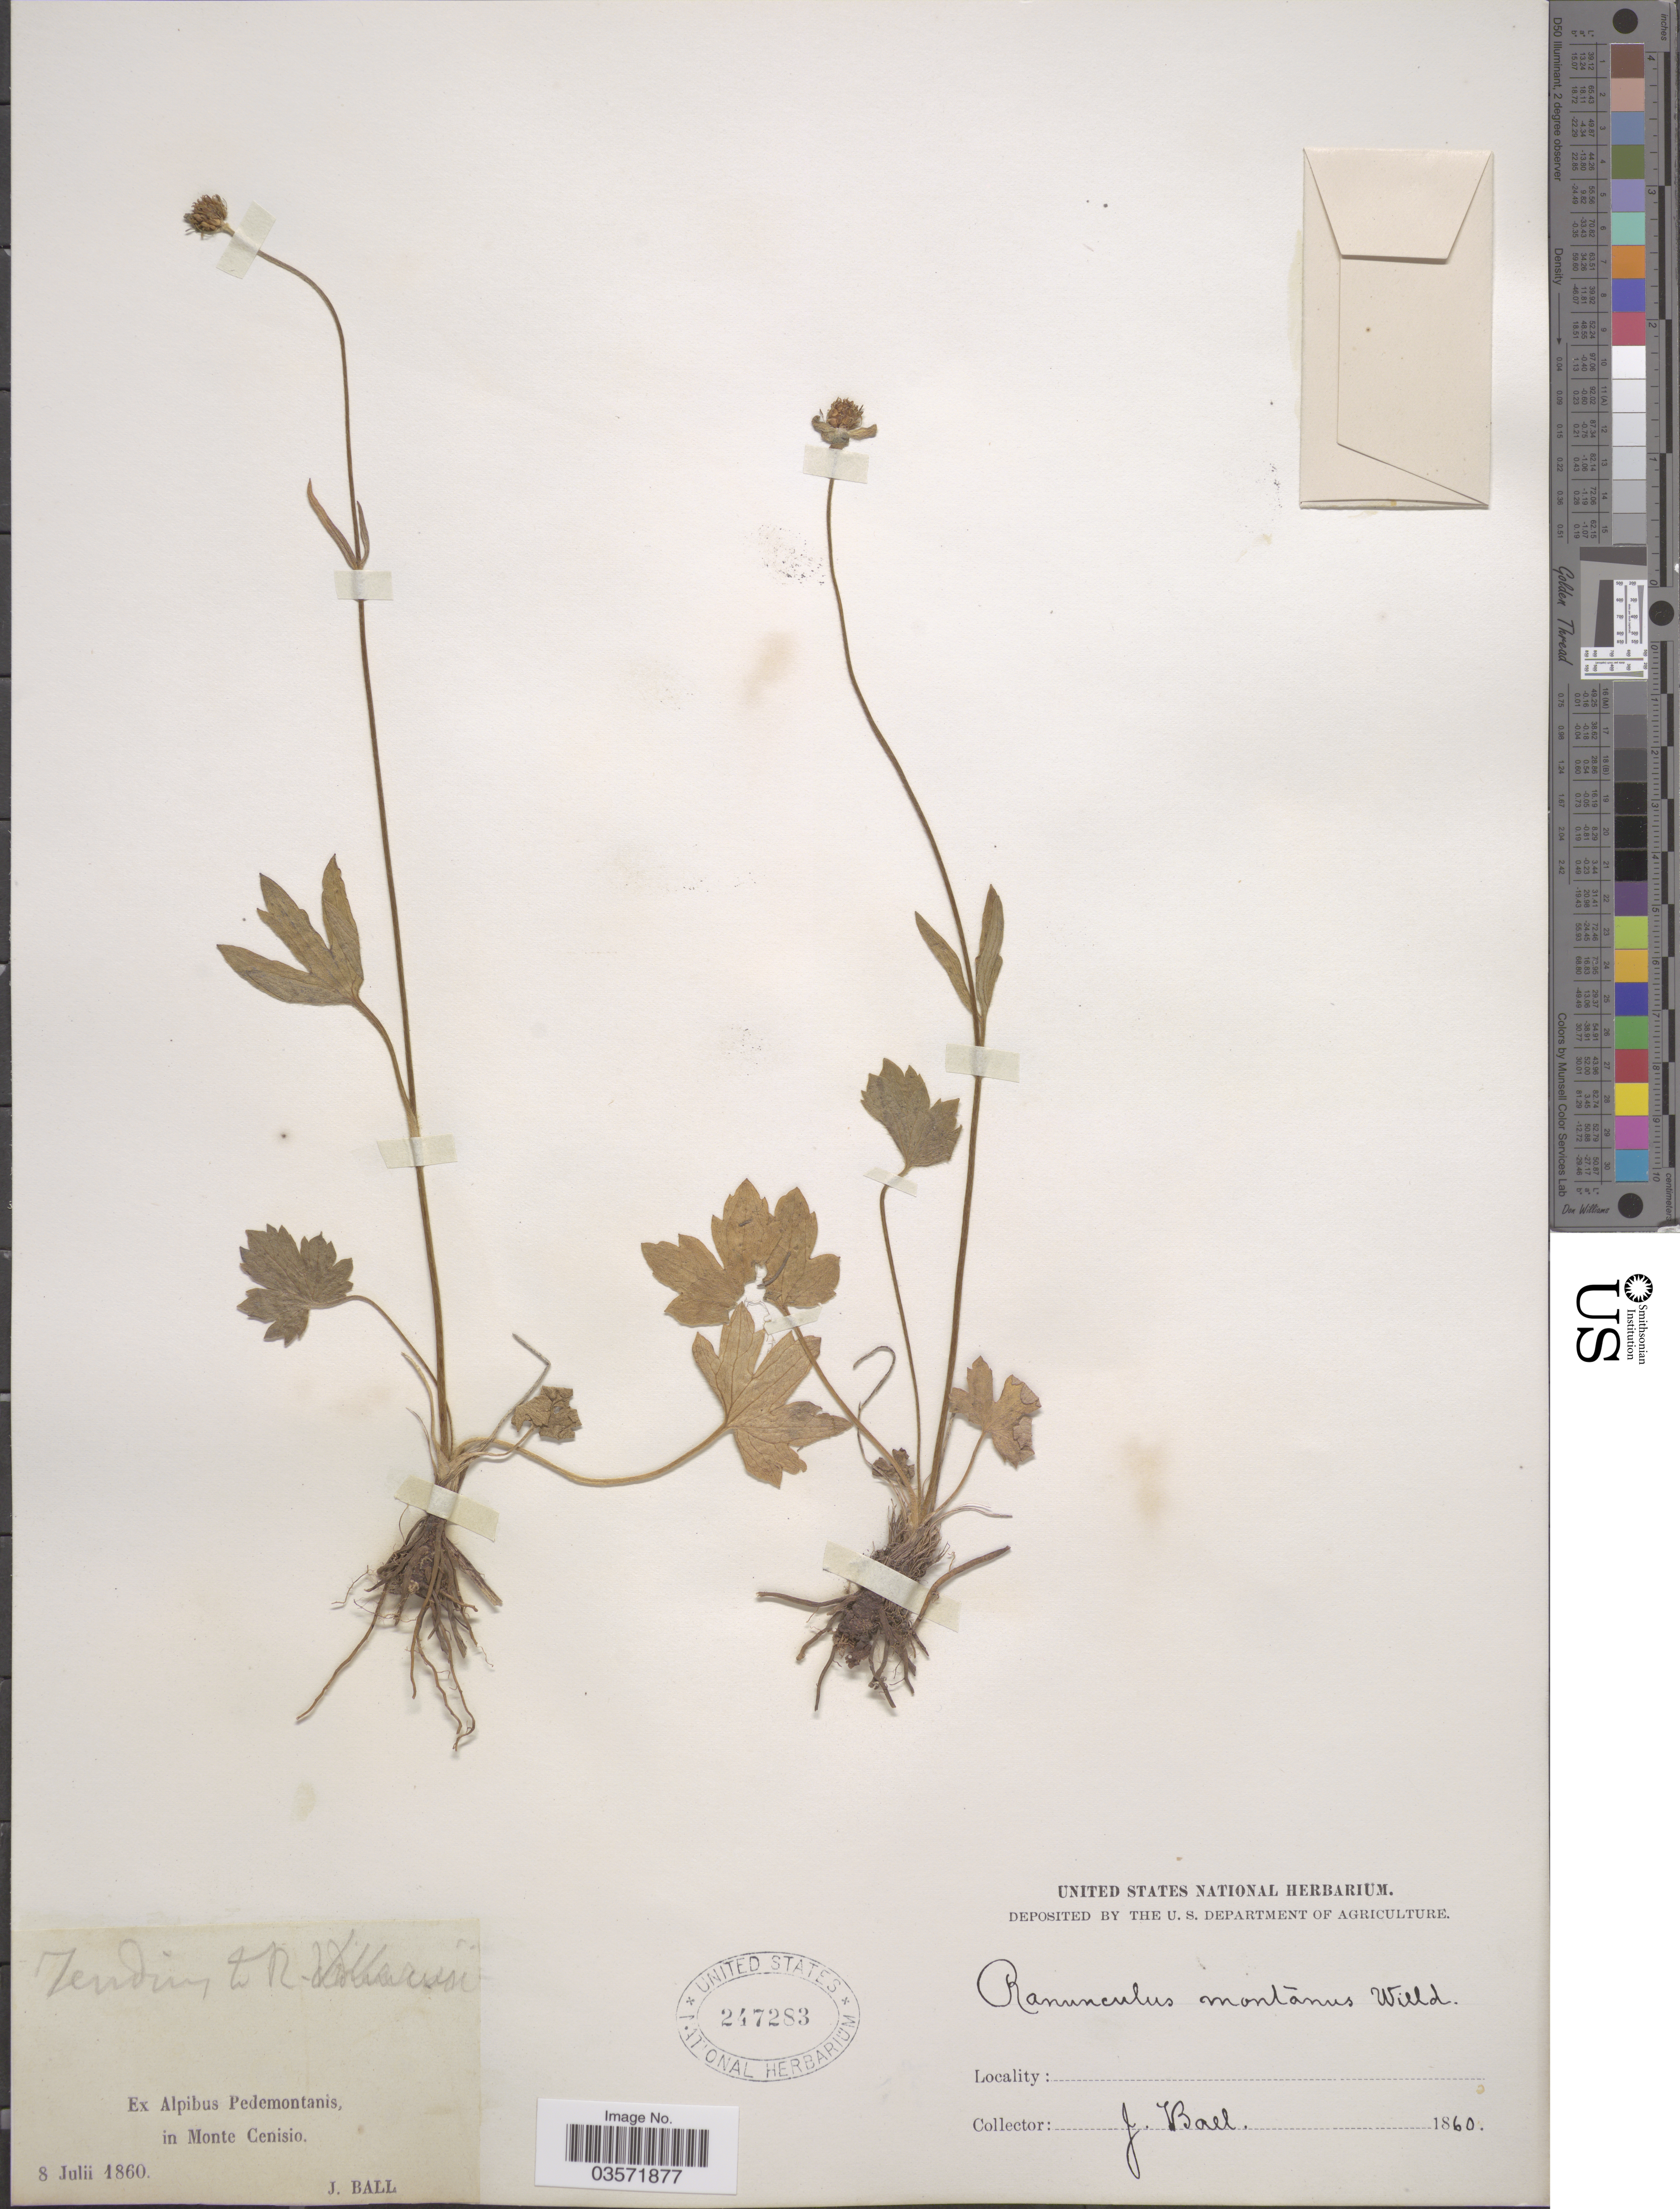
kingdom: Plantae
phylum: Tracheophyta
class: Magnoliopsida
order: Ranunculales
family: Ranunculaceae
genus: Ranunculus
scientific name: Ranunculus montanus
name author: Willd.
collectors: J. Ball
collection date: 1860-07-08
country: Italy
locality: Ex Alpibus Pedemontanis, in Monte Cenisio.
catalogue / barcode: US 247283